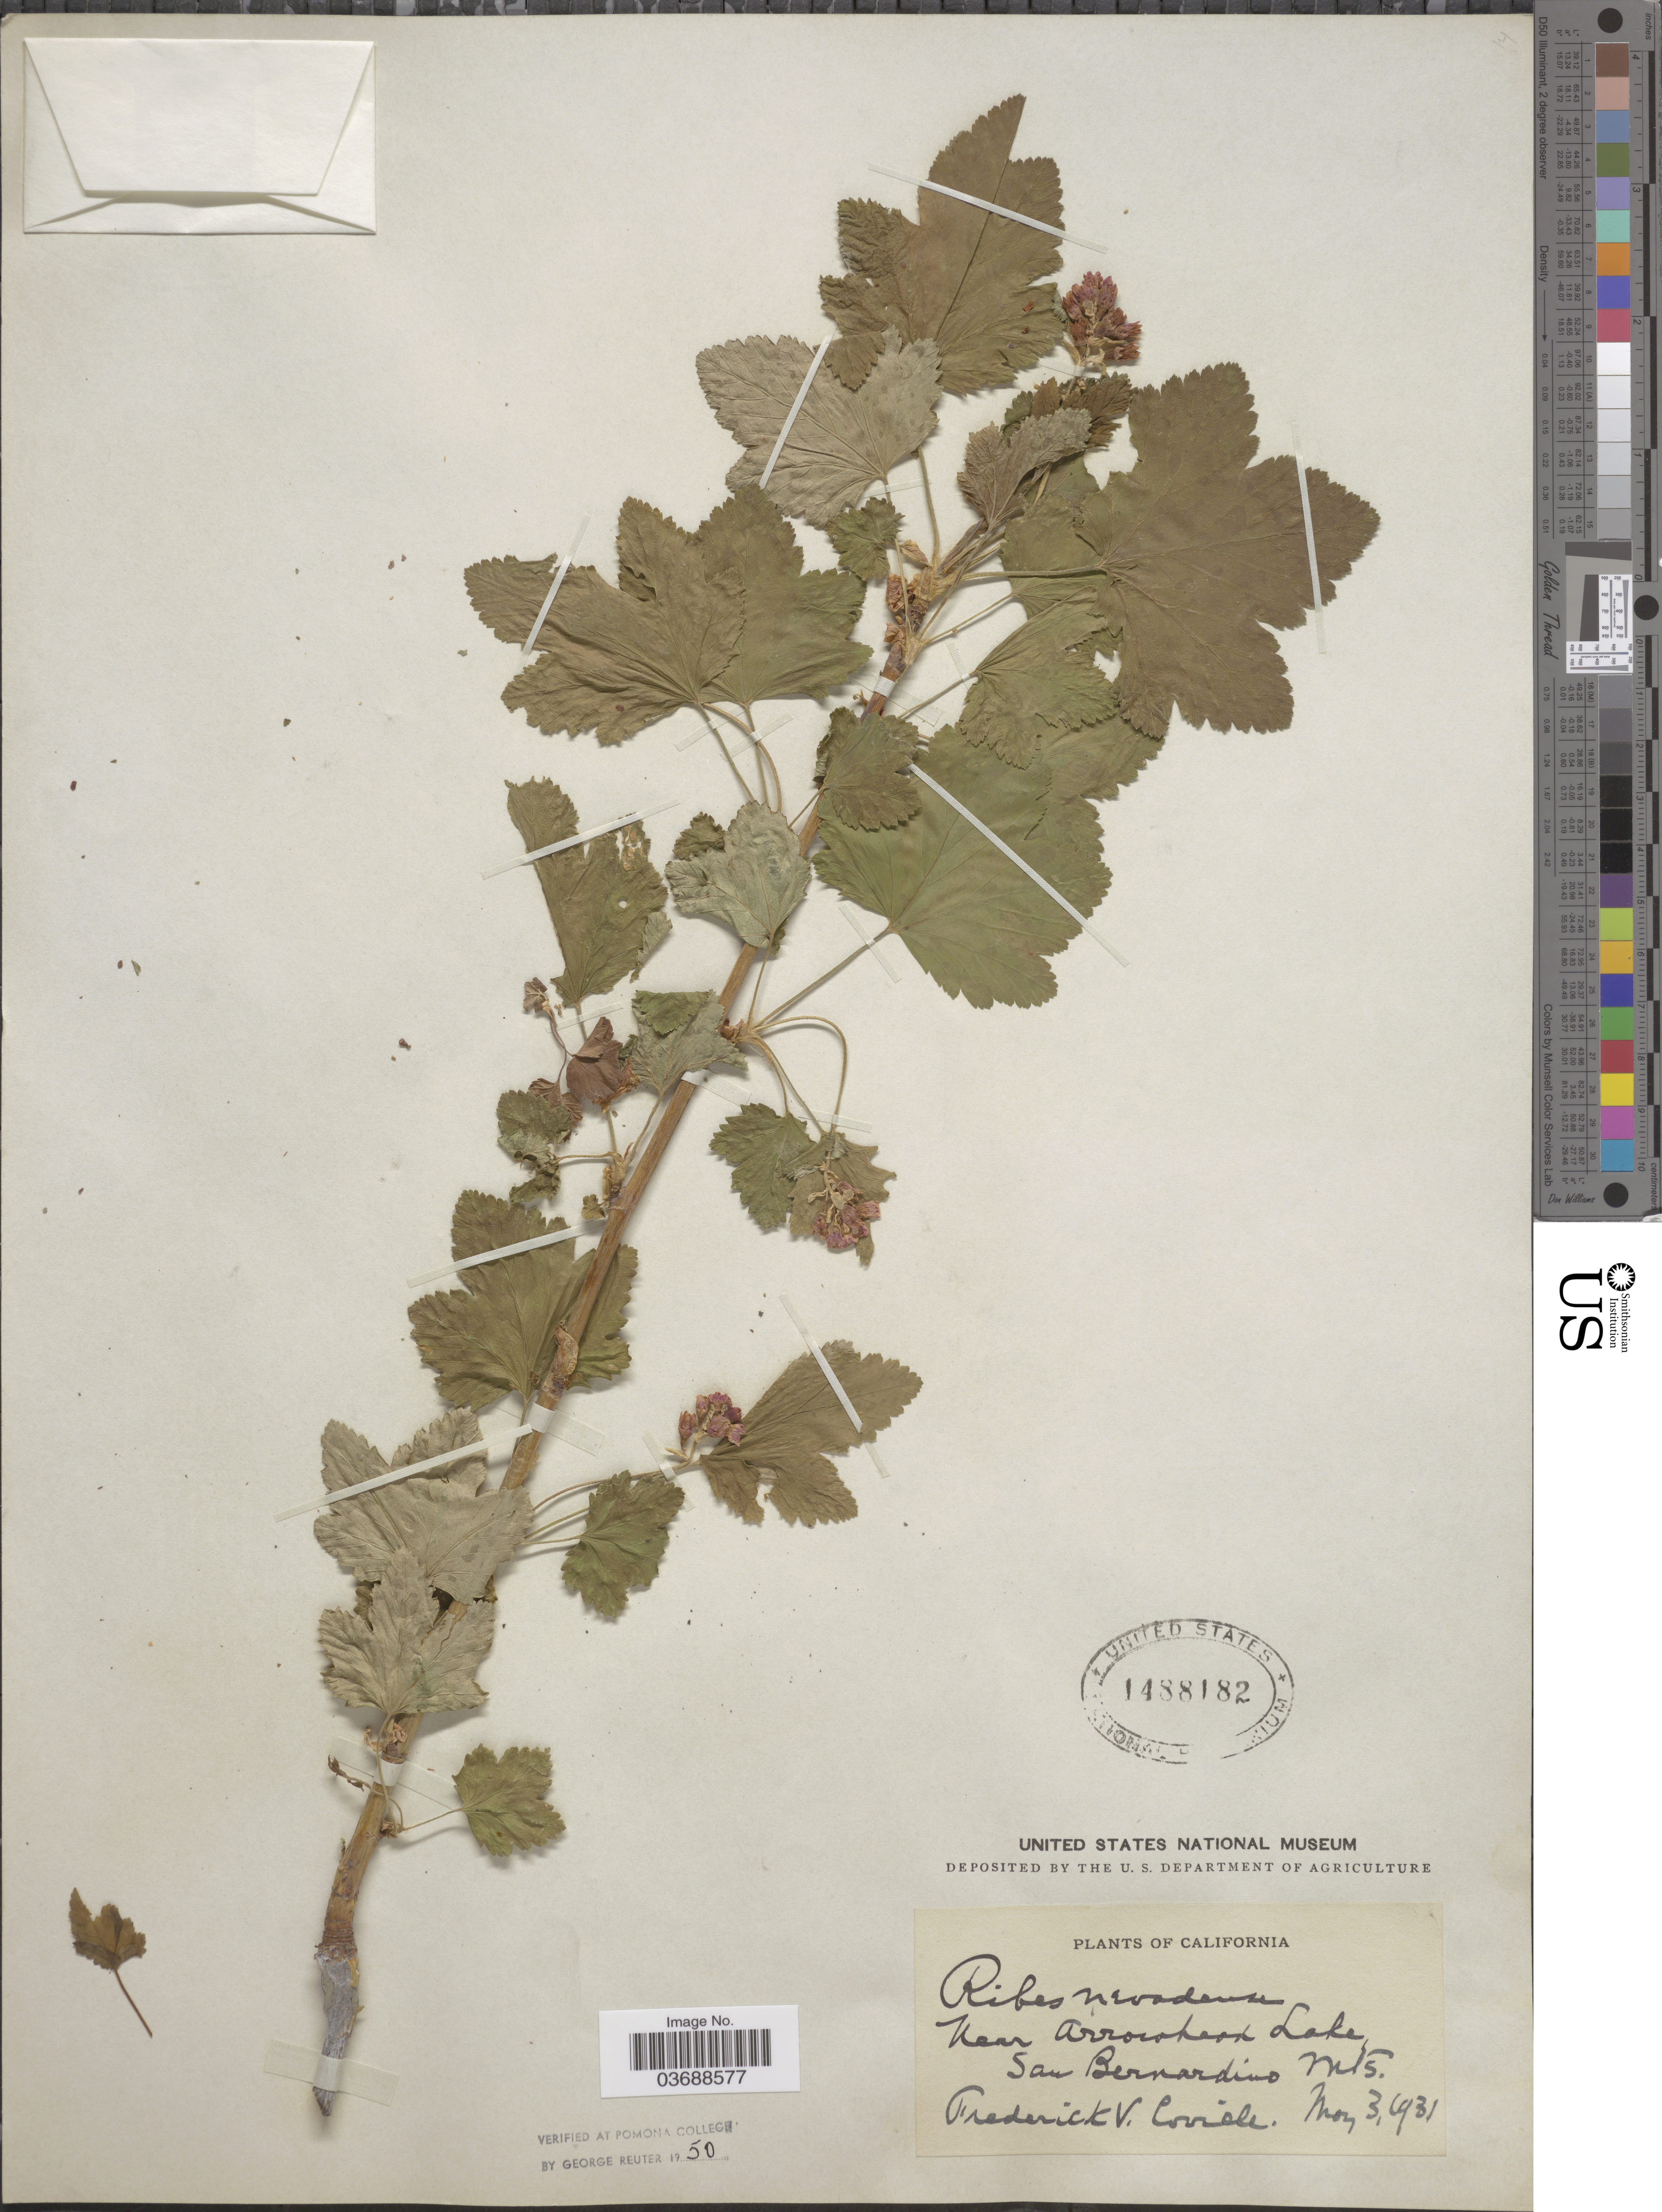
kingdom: Plantae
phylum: Tracheophyta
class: Magnoliopsida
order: Saxifragales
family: Grossulariaceae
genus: Ribes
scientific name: Ribes nevadense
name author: Kellogg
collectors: F. V. Coville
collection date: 1931-05-03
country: United States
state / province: California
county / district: San Bernardino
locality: Near Arrowhead Lake, San Bernardino Mts.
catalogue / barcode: US 1488182